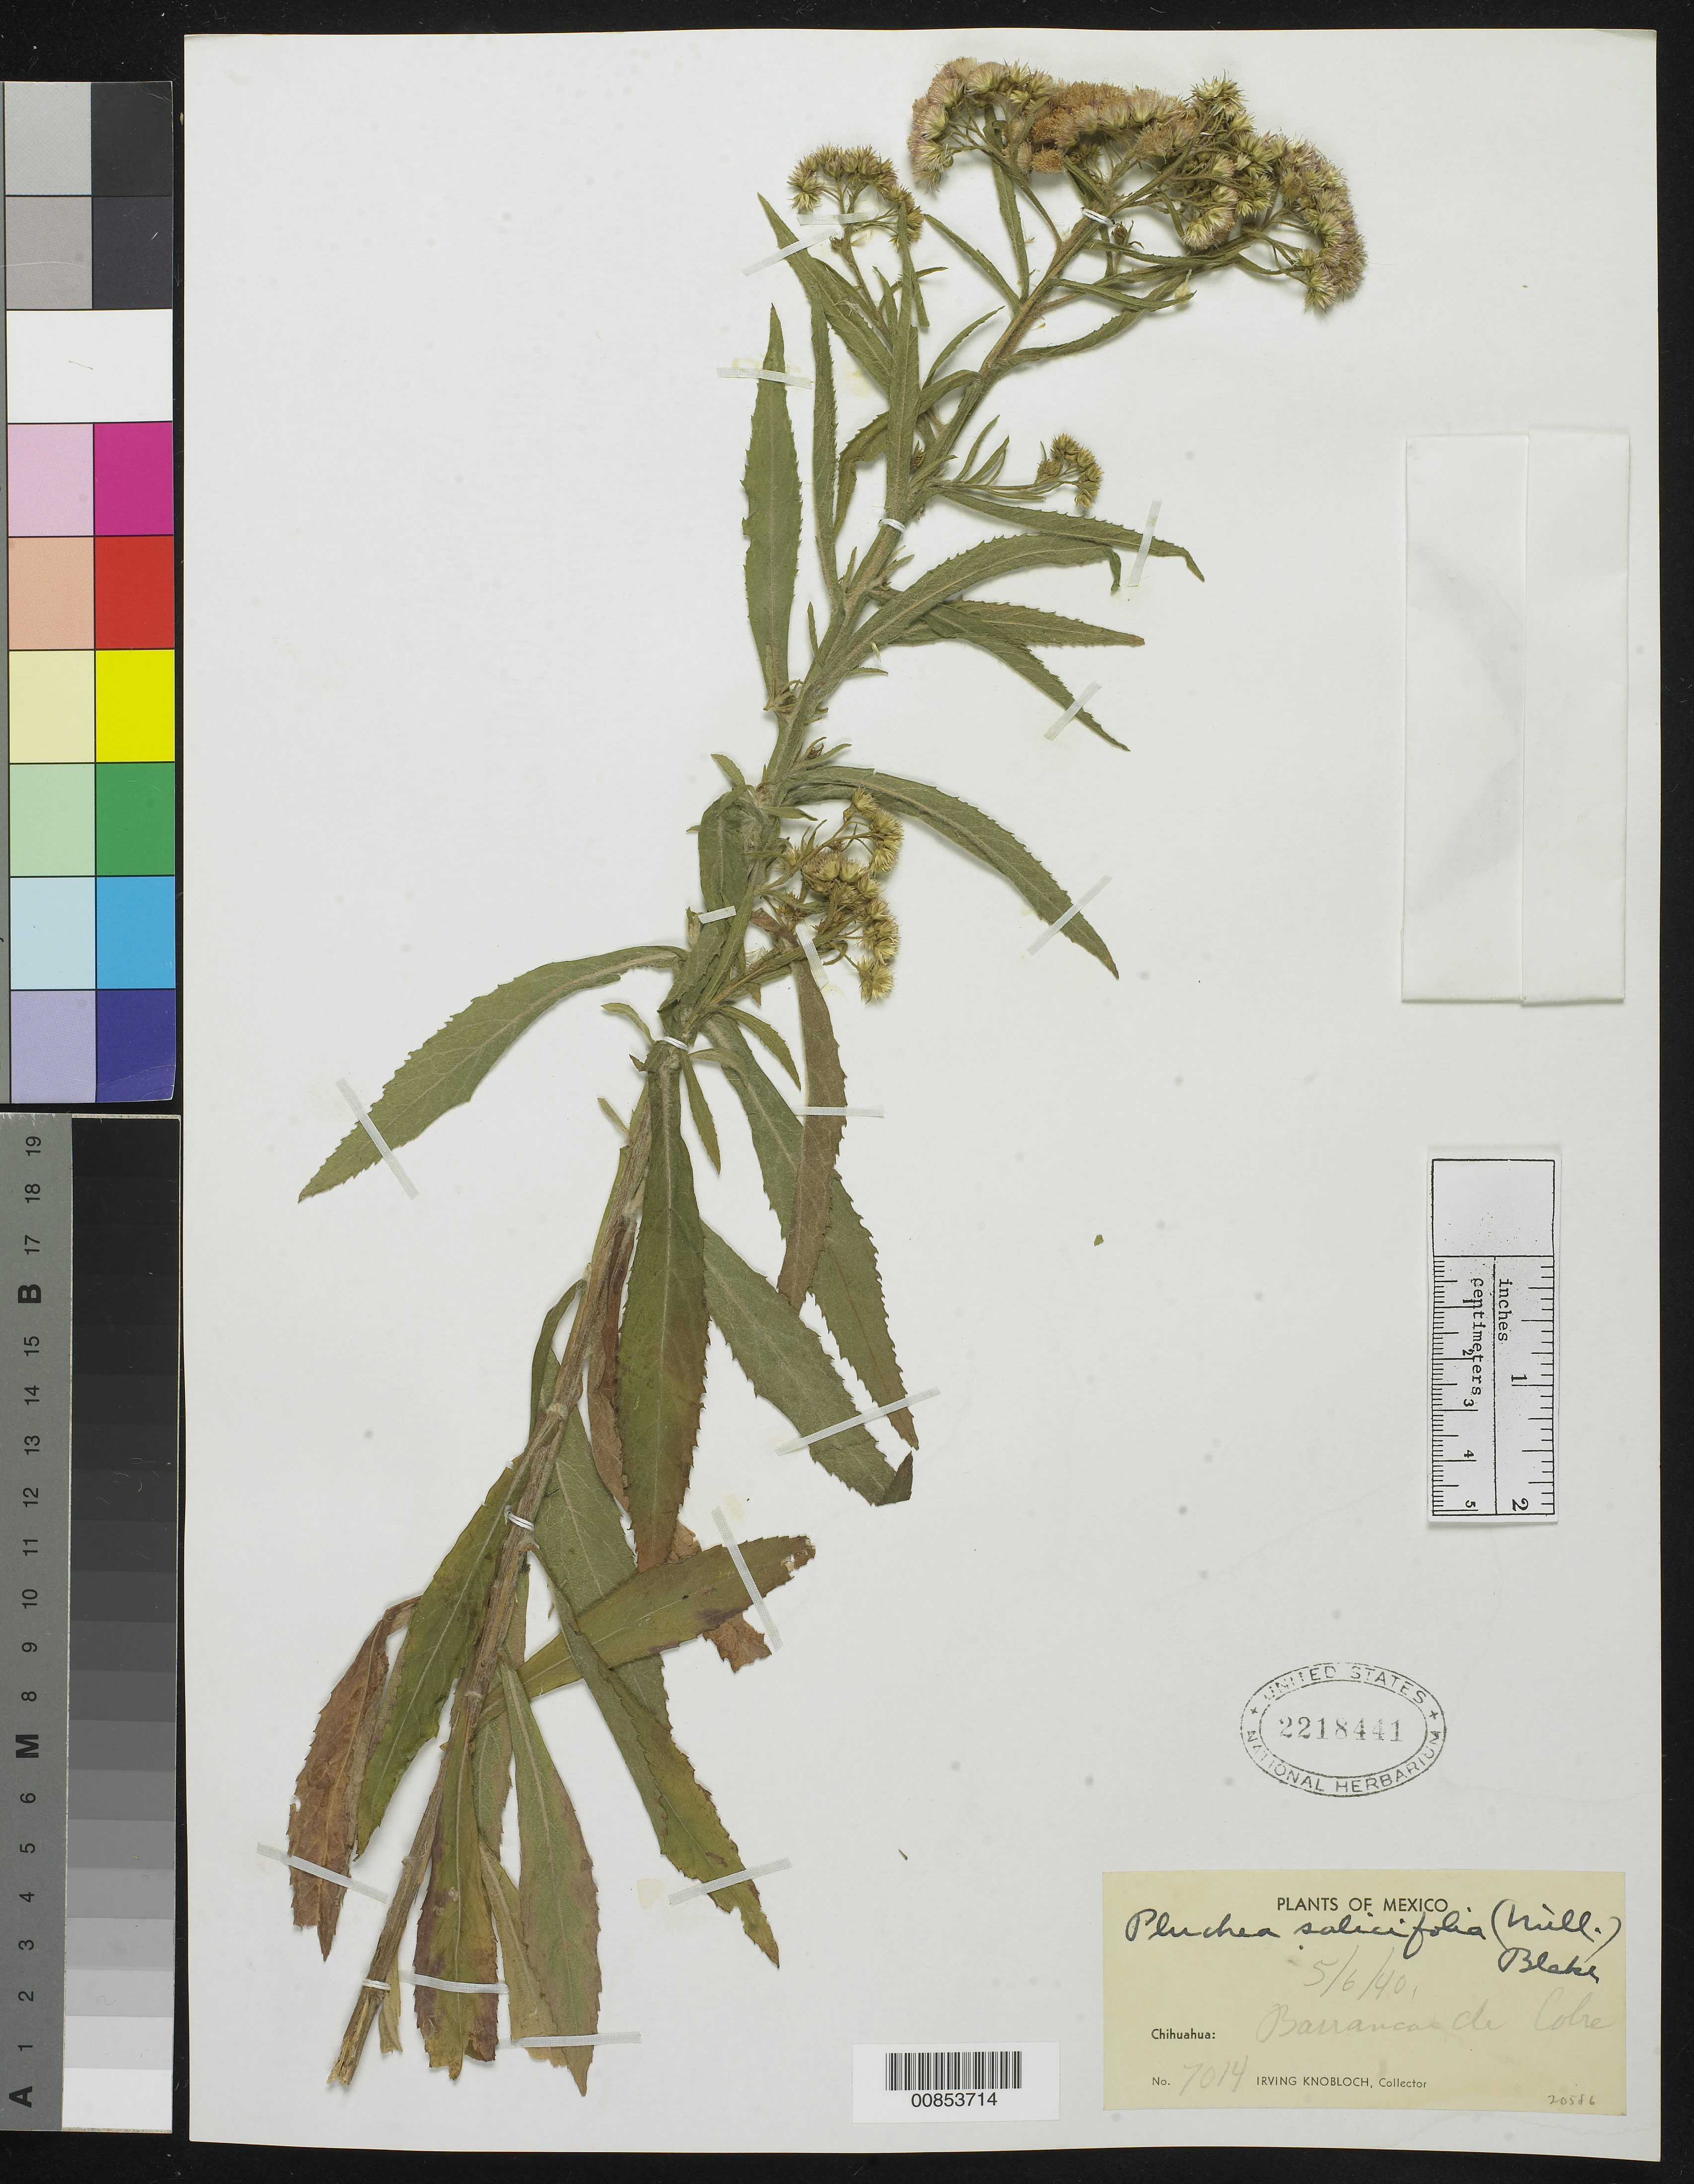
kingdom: Plantae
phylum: Tracheophyta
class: Magnoliopsida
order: Asterales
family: Asteraceae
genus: Pluchea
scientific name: Pluchea salicifolia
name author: (Mill.) S.F. Blake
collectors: I. W. Knobloch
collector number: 7014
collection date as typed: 06 May 1940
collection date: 1940-05-06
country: Mexico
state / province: Chihuahua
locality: Barrancas del Cobre.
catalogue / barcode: US 2218441